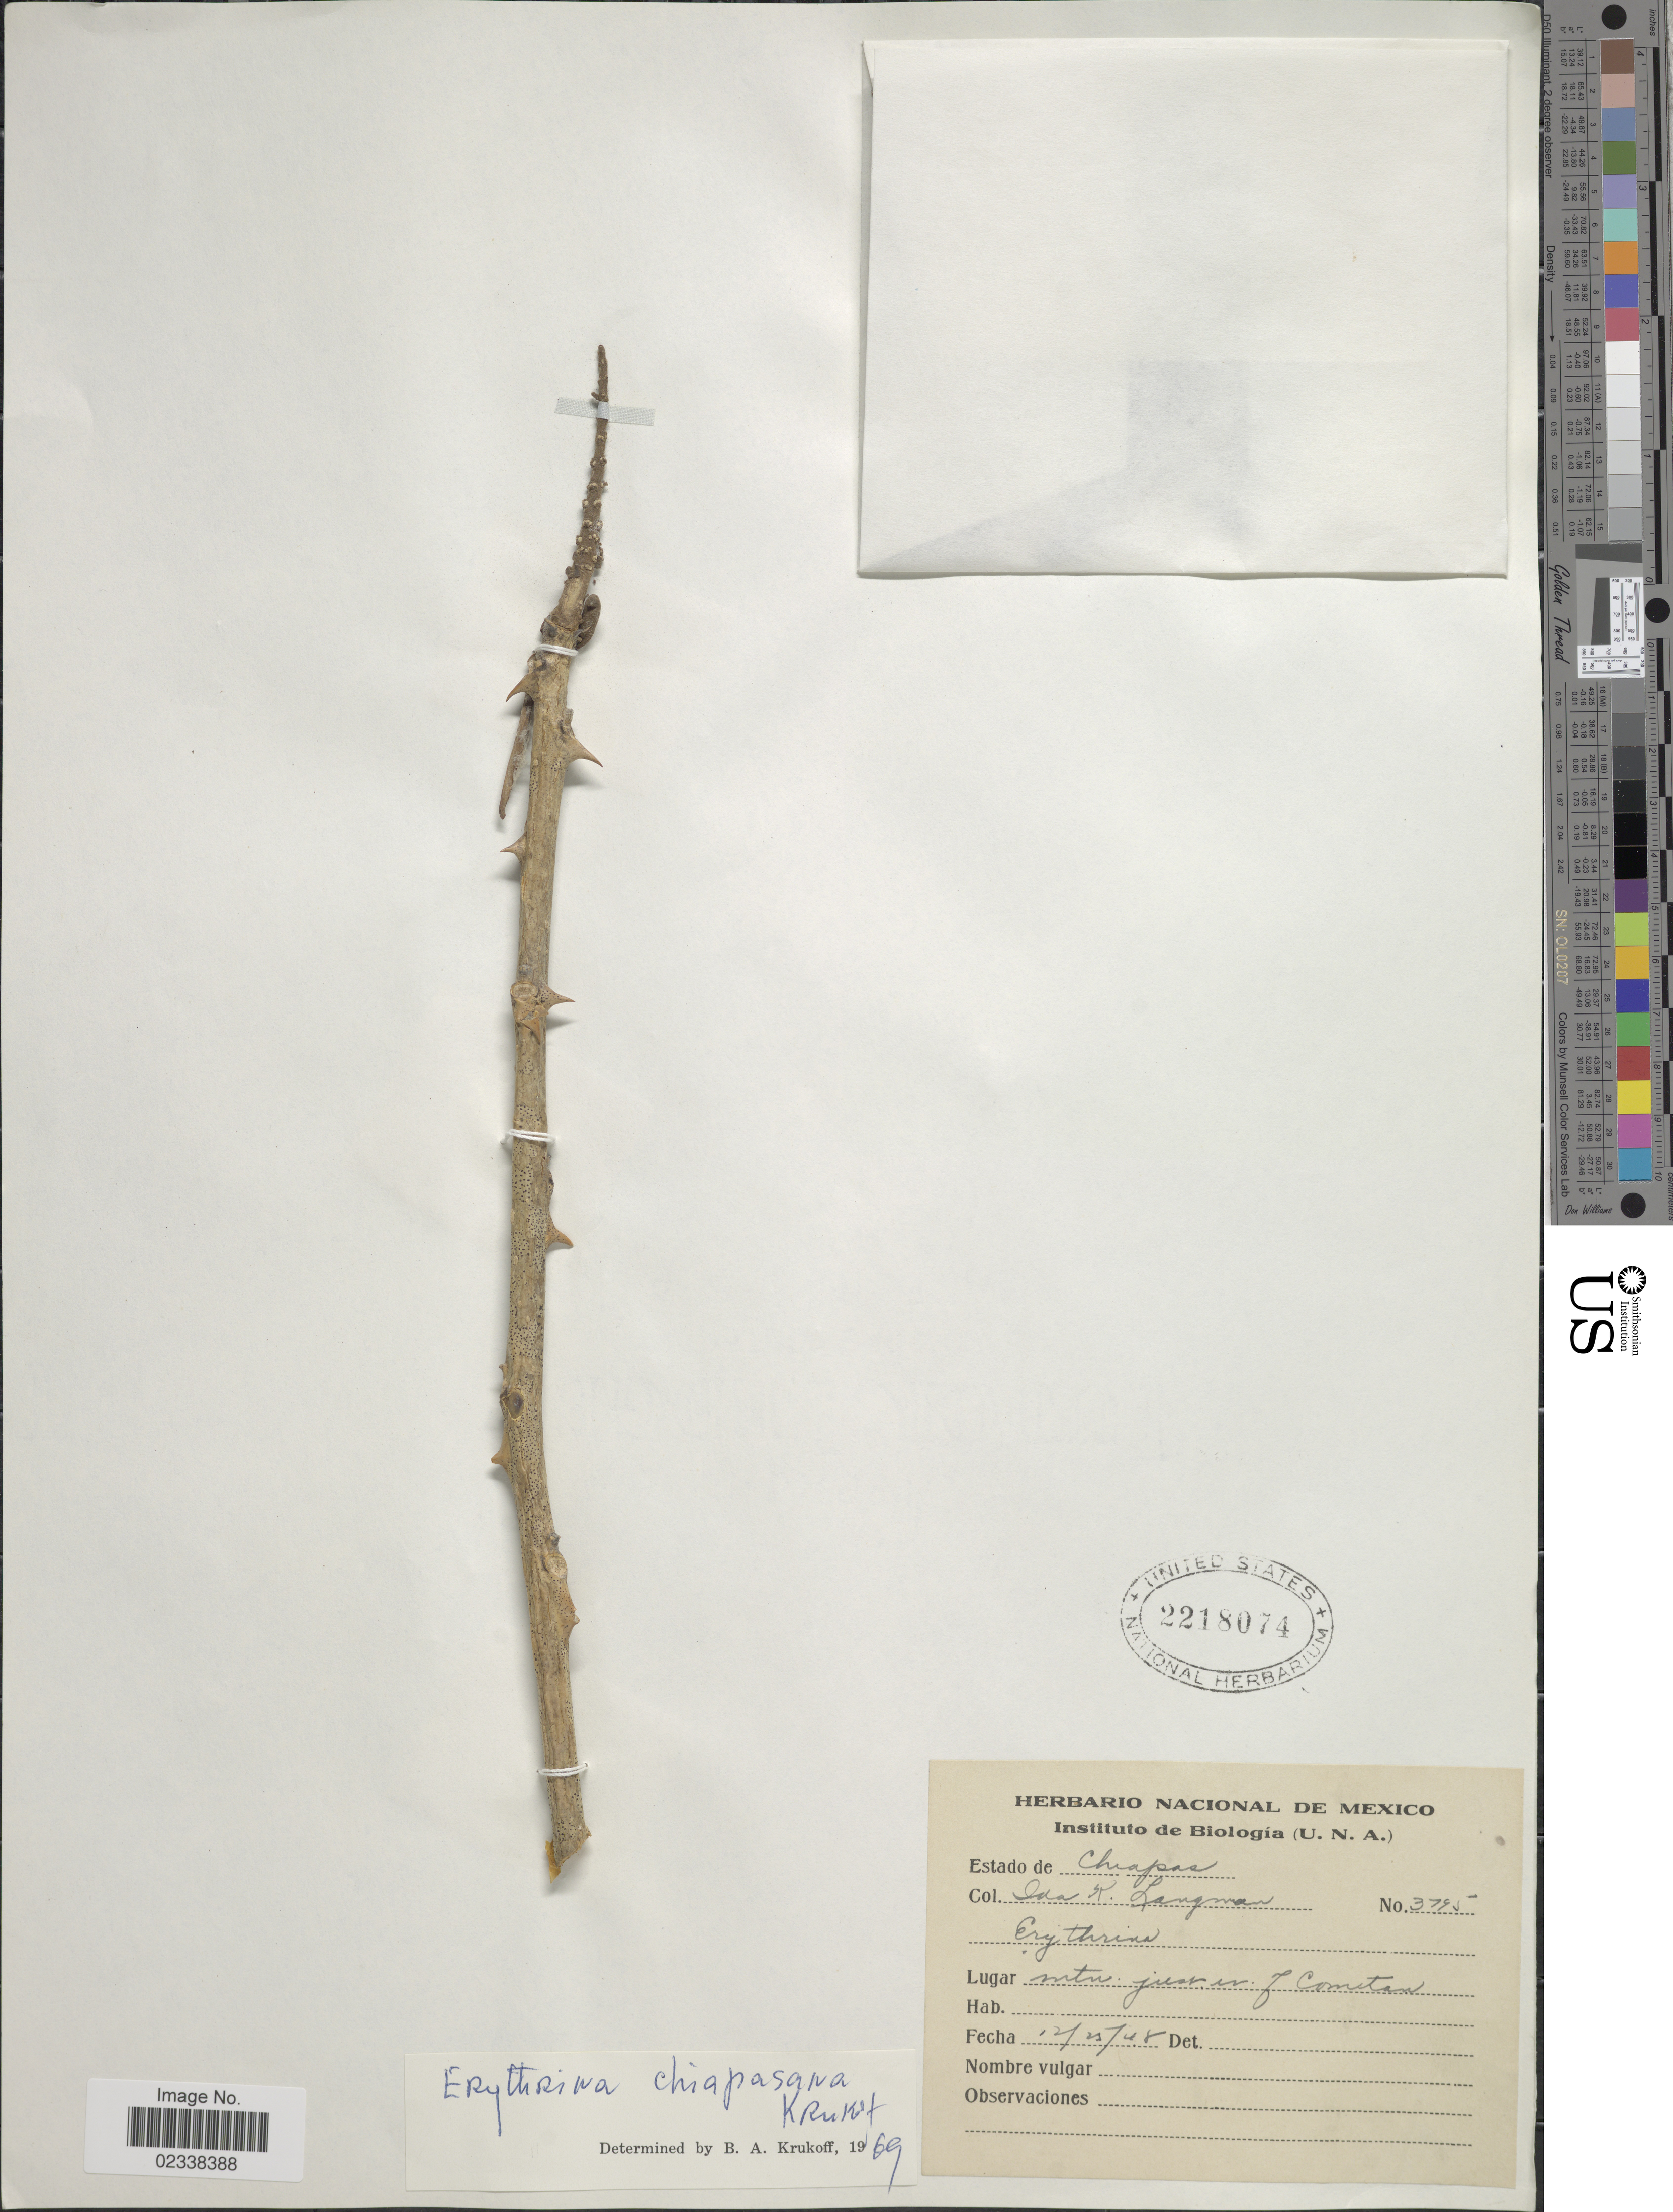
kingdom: Plantae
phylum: Tracheophyta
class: Magnoliopsida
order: Fabales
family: Fabaceae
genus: Erythrina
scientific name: Erythrina chiapasana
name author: Krukoff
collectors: I. K. Langman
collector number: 3795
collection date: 1948-12-25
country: Mexico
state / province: Chiapas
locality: Mtn. just n. of Comitan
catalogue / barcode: US 2218074